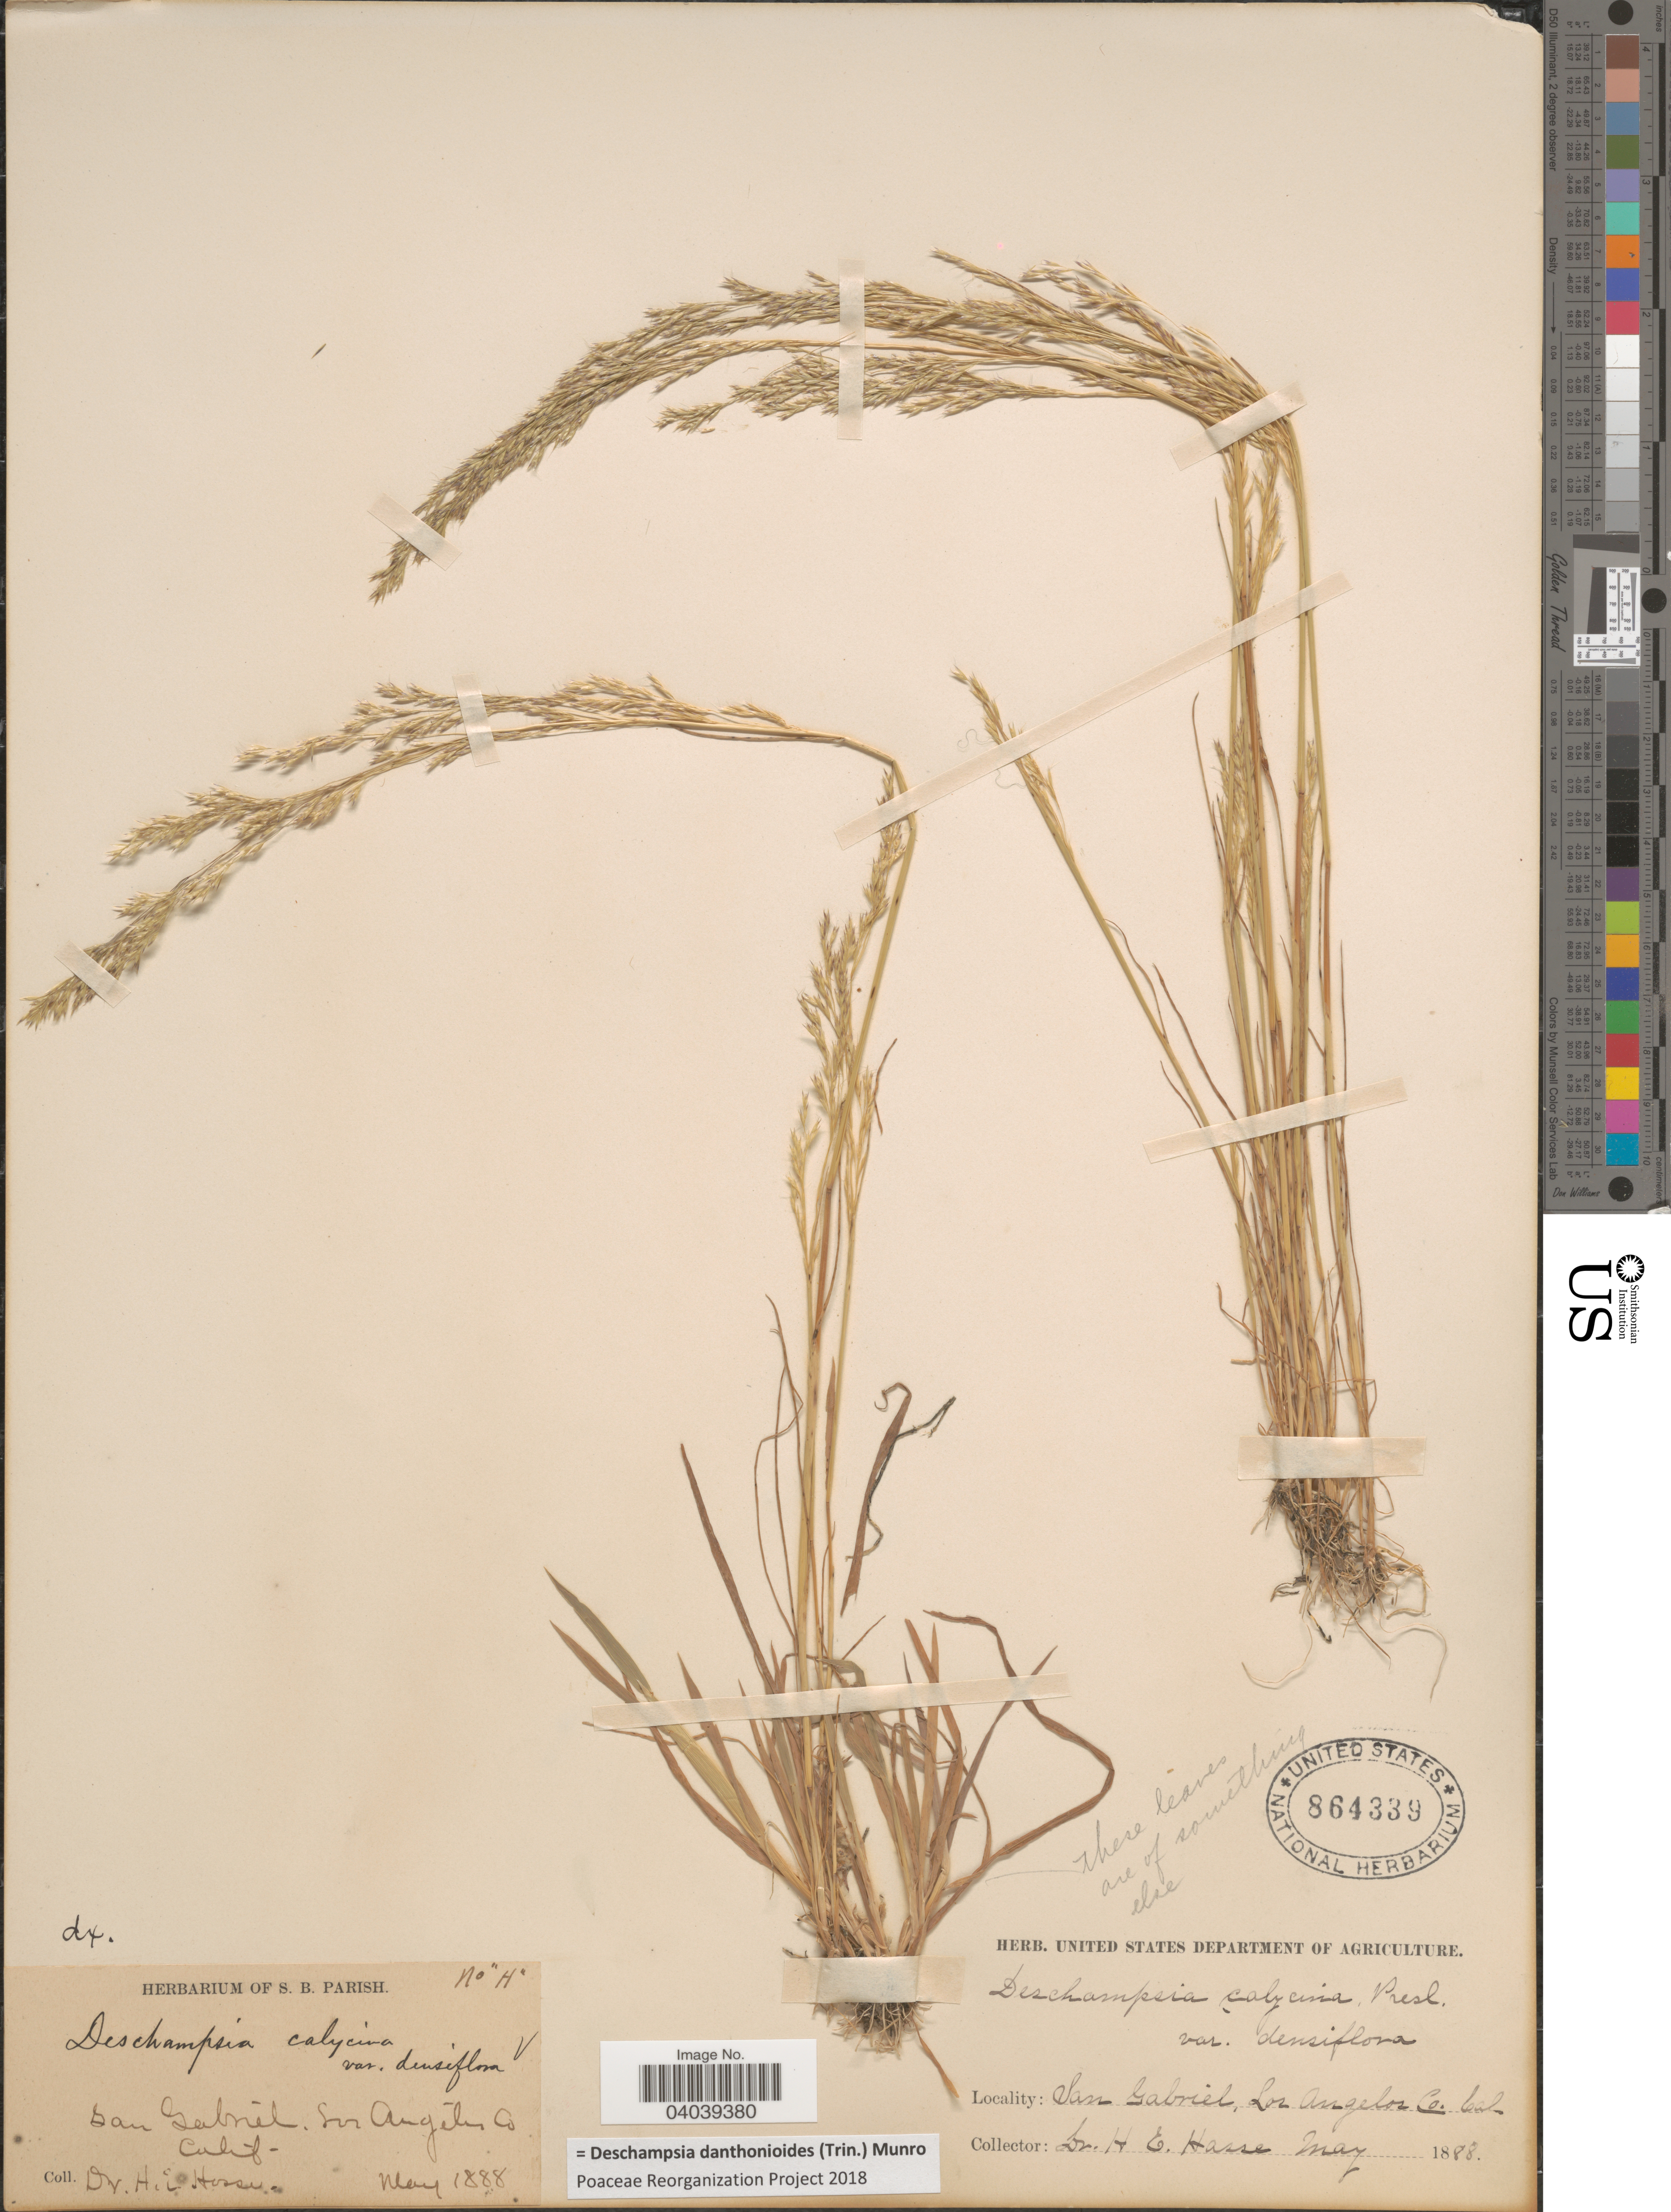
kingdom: Plantae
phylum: Tracheophyta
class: Liliopsida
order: Poales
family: Poaceae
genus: Deschampsia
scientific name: Deschampsia danthonioides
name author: (Trin.) Munro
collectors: H. E. Hasse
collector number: H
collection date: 1888-05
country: United States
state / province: California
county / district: Los Angeles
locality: San Gabriel, Los Angeles Co.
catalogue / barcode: US 864339